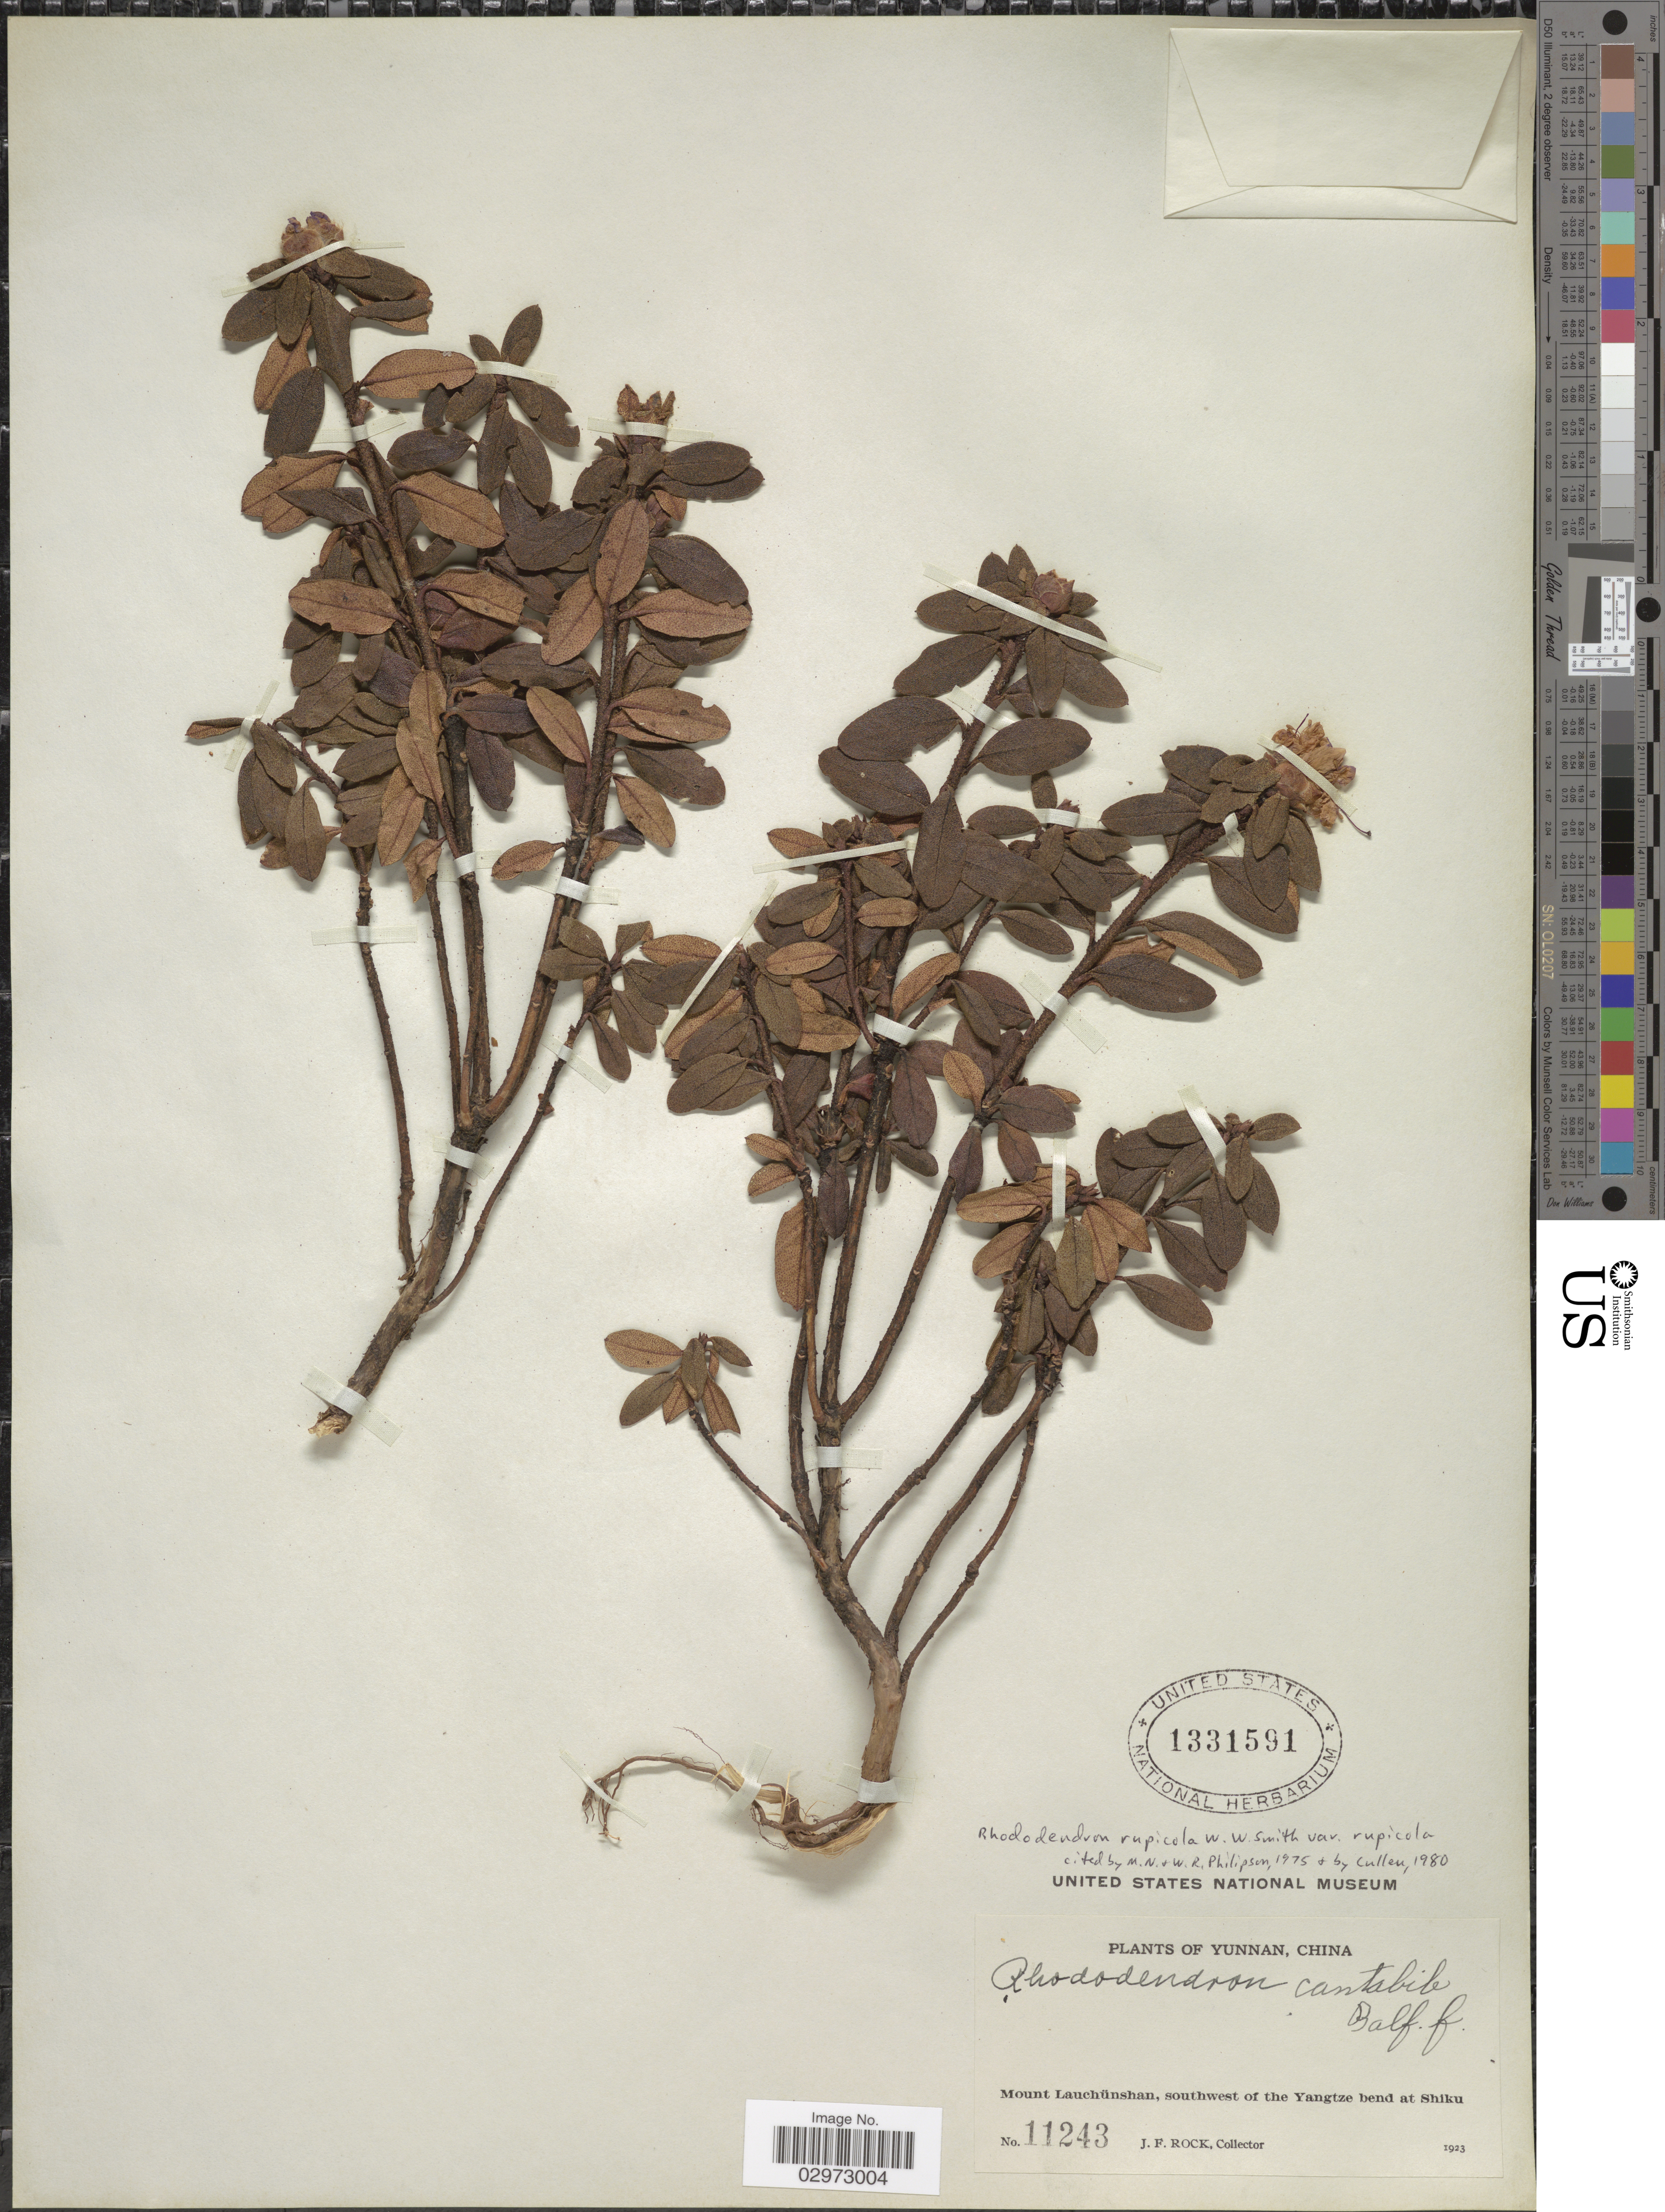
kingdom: Plantae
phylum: Tracheophyta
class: Magnoliopsida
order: Ericales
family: Ericaceae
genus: Rhododendron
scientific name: Rhododendron rupicola var. rupicola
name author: W.W. Sm.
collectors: J. Rock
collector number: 11243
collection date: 1923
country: China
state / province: Yunnan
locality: Mount Lauchünshan, southwest of the Yangtze bend at Shiku.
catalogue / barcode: US 1331591